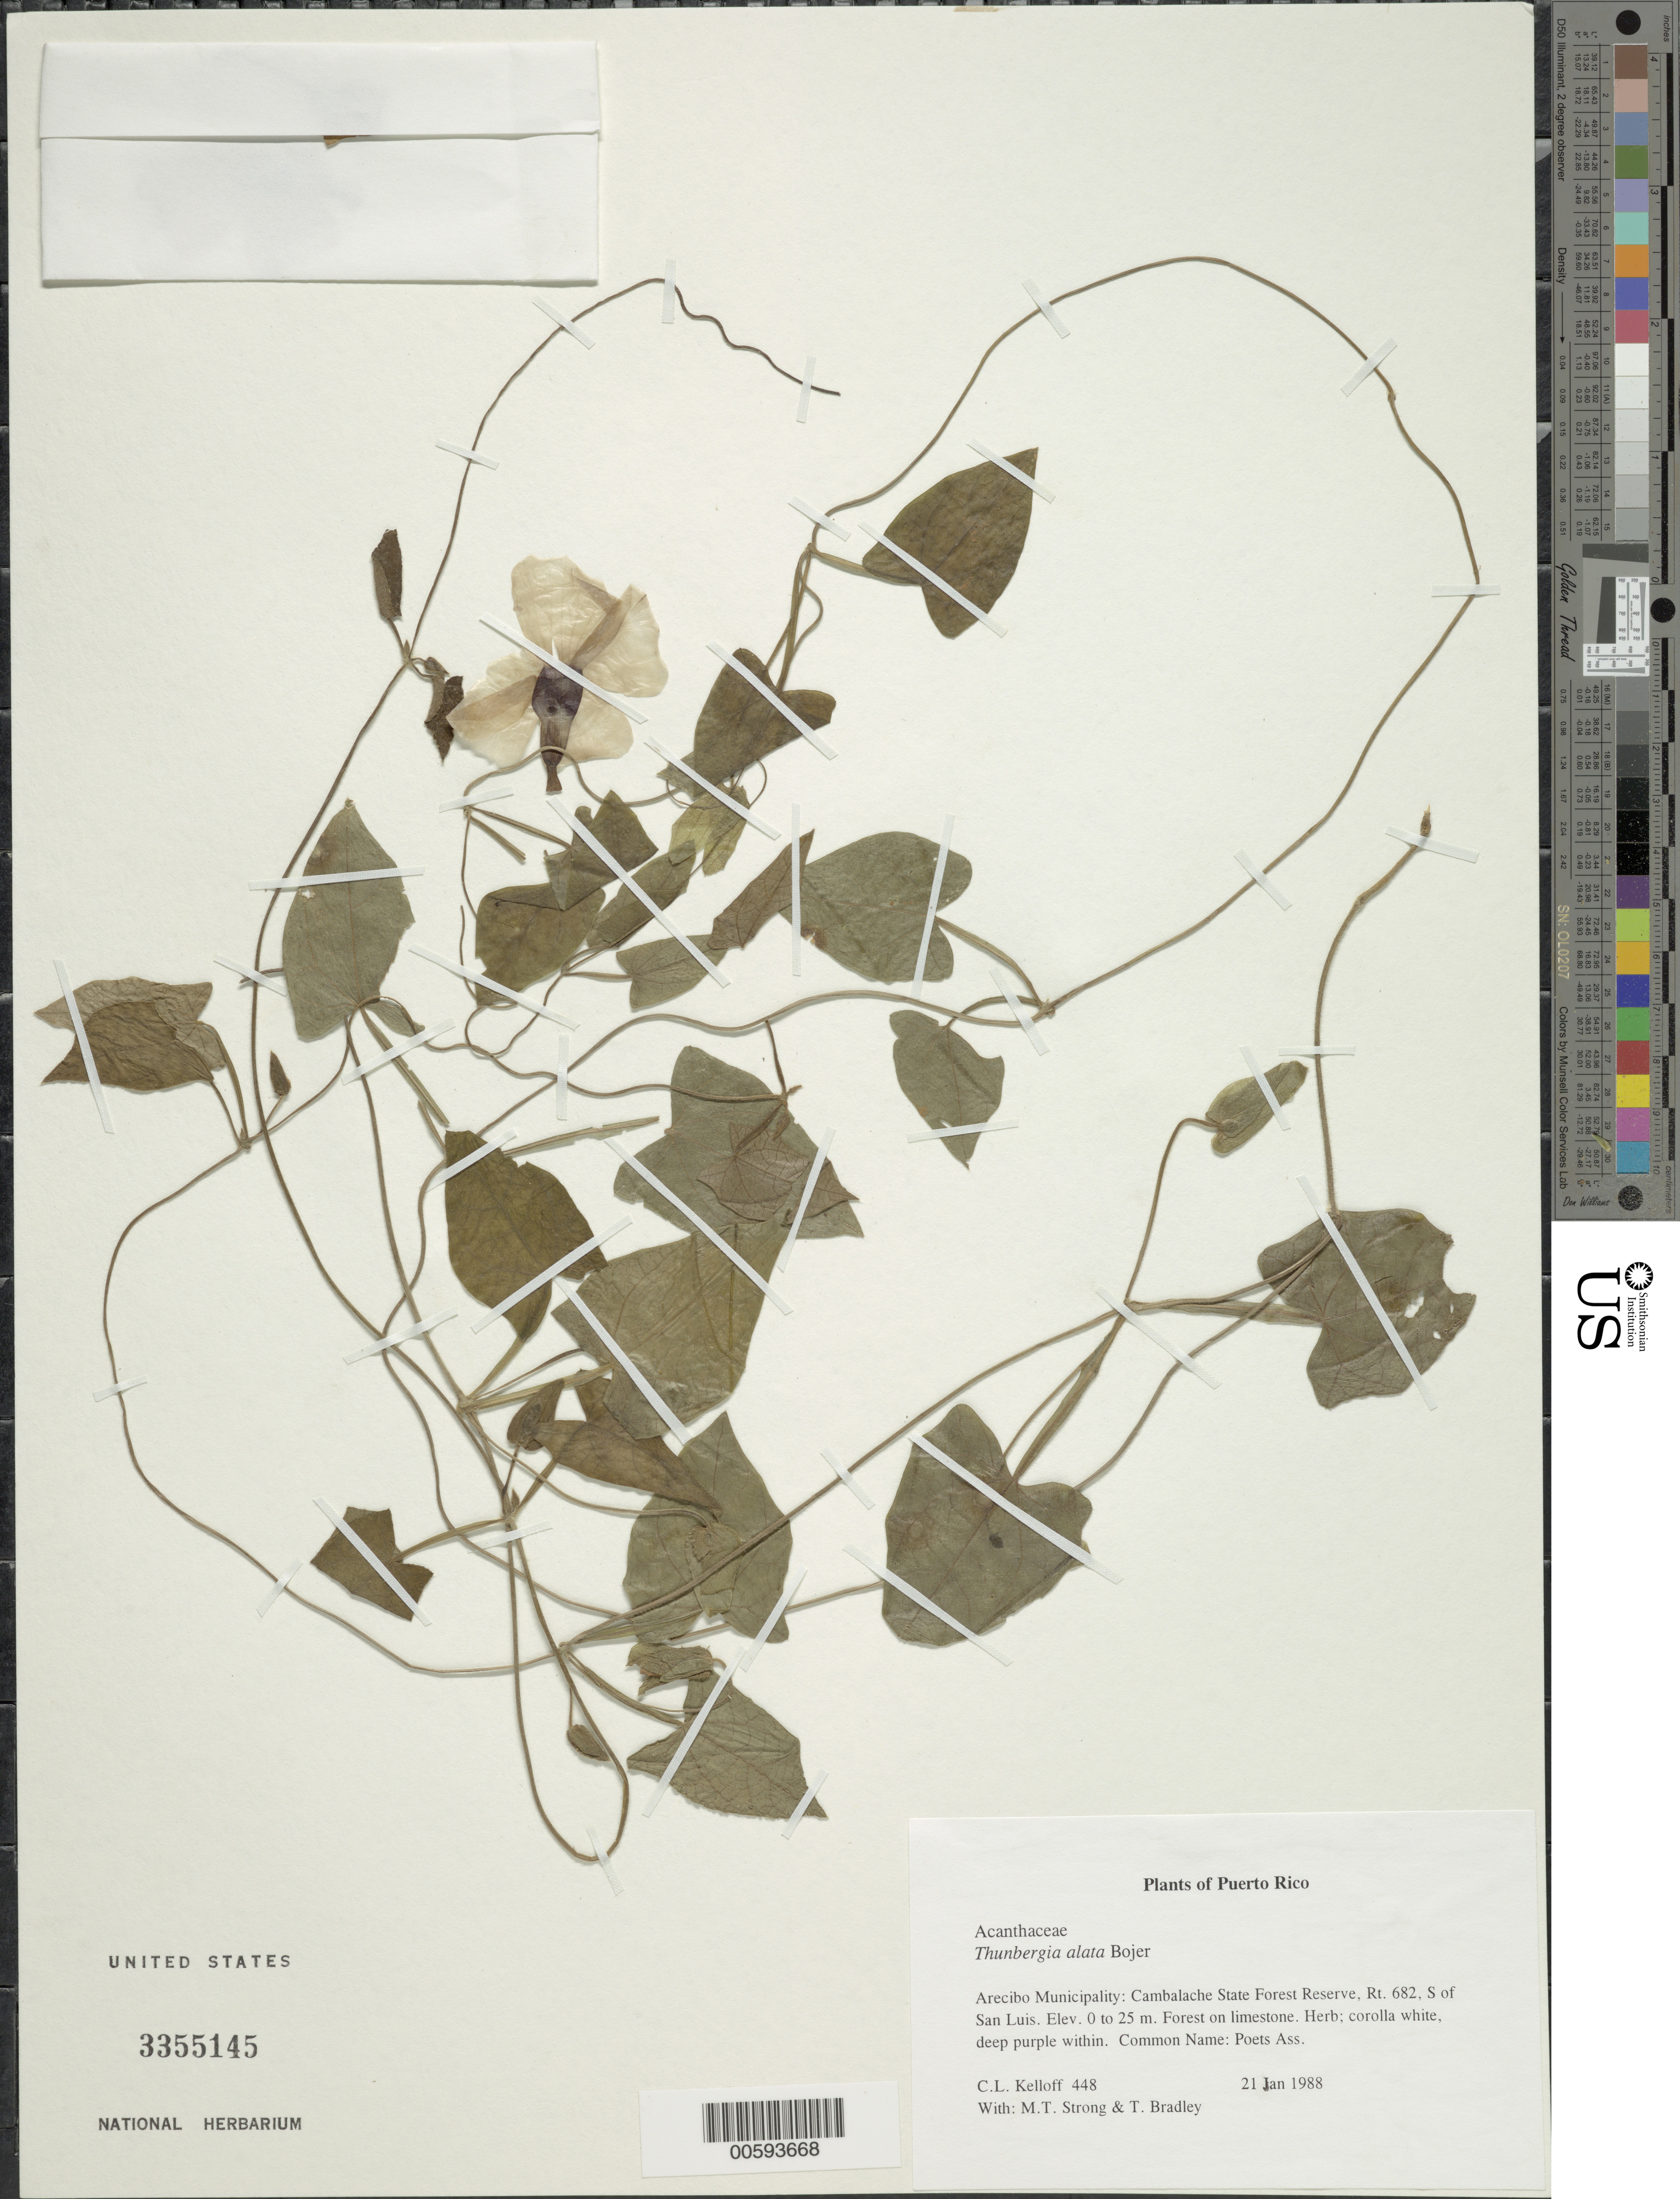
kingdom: Plantae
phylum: Tracheophyta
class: Magnoliopsida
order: Lamiales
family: Acanthaceae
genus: Thunbergia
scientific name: Thunbergia alata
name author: Bojer ex Sims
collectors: C. L. Kelloff, M. T. Strong & T. Bradley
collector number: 448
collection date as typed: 21 Jan 1988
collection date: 1988-01-21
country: Puerto Rico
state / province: Arecibo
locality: Arecibo Municipality: Cambalache State Forest Reserve, Rt. 682, S of San Luis.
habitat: Forest on limestone.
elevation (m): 0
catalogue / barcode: US 3355145